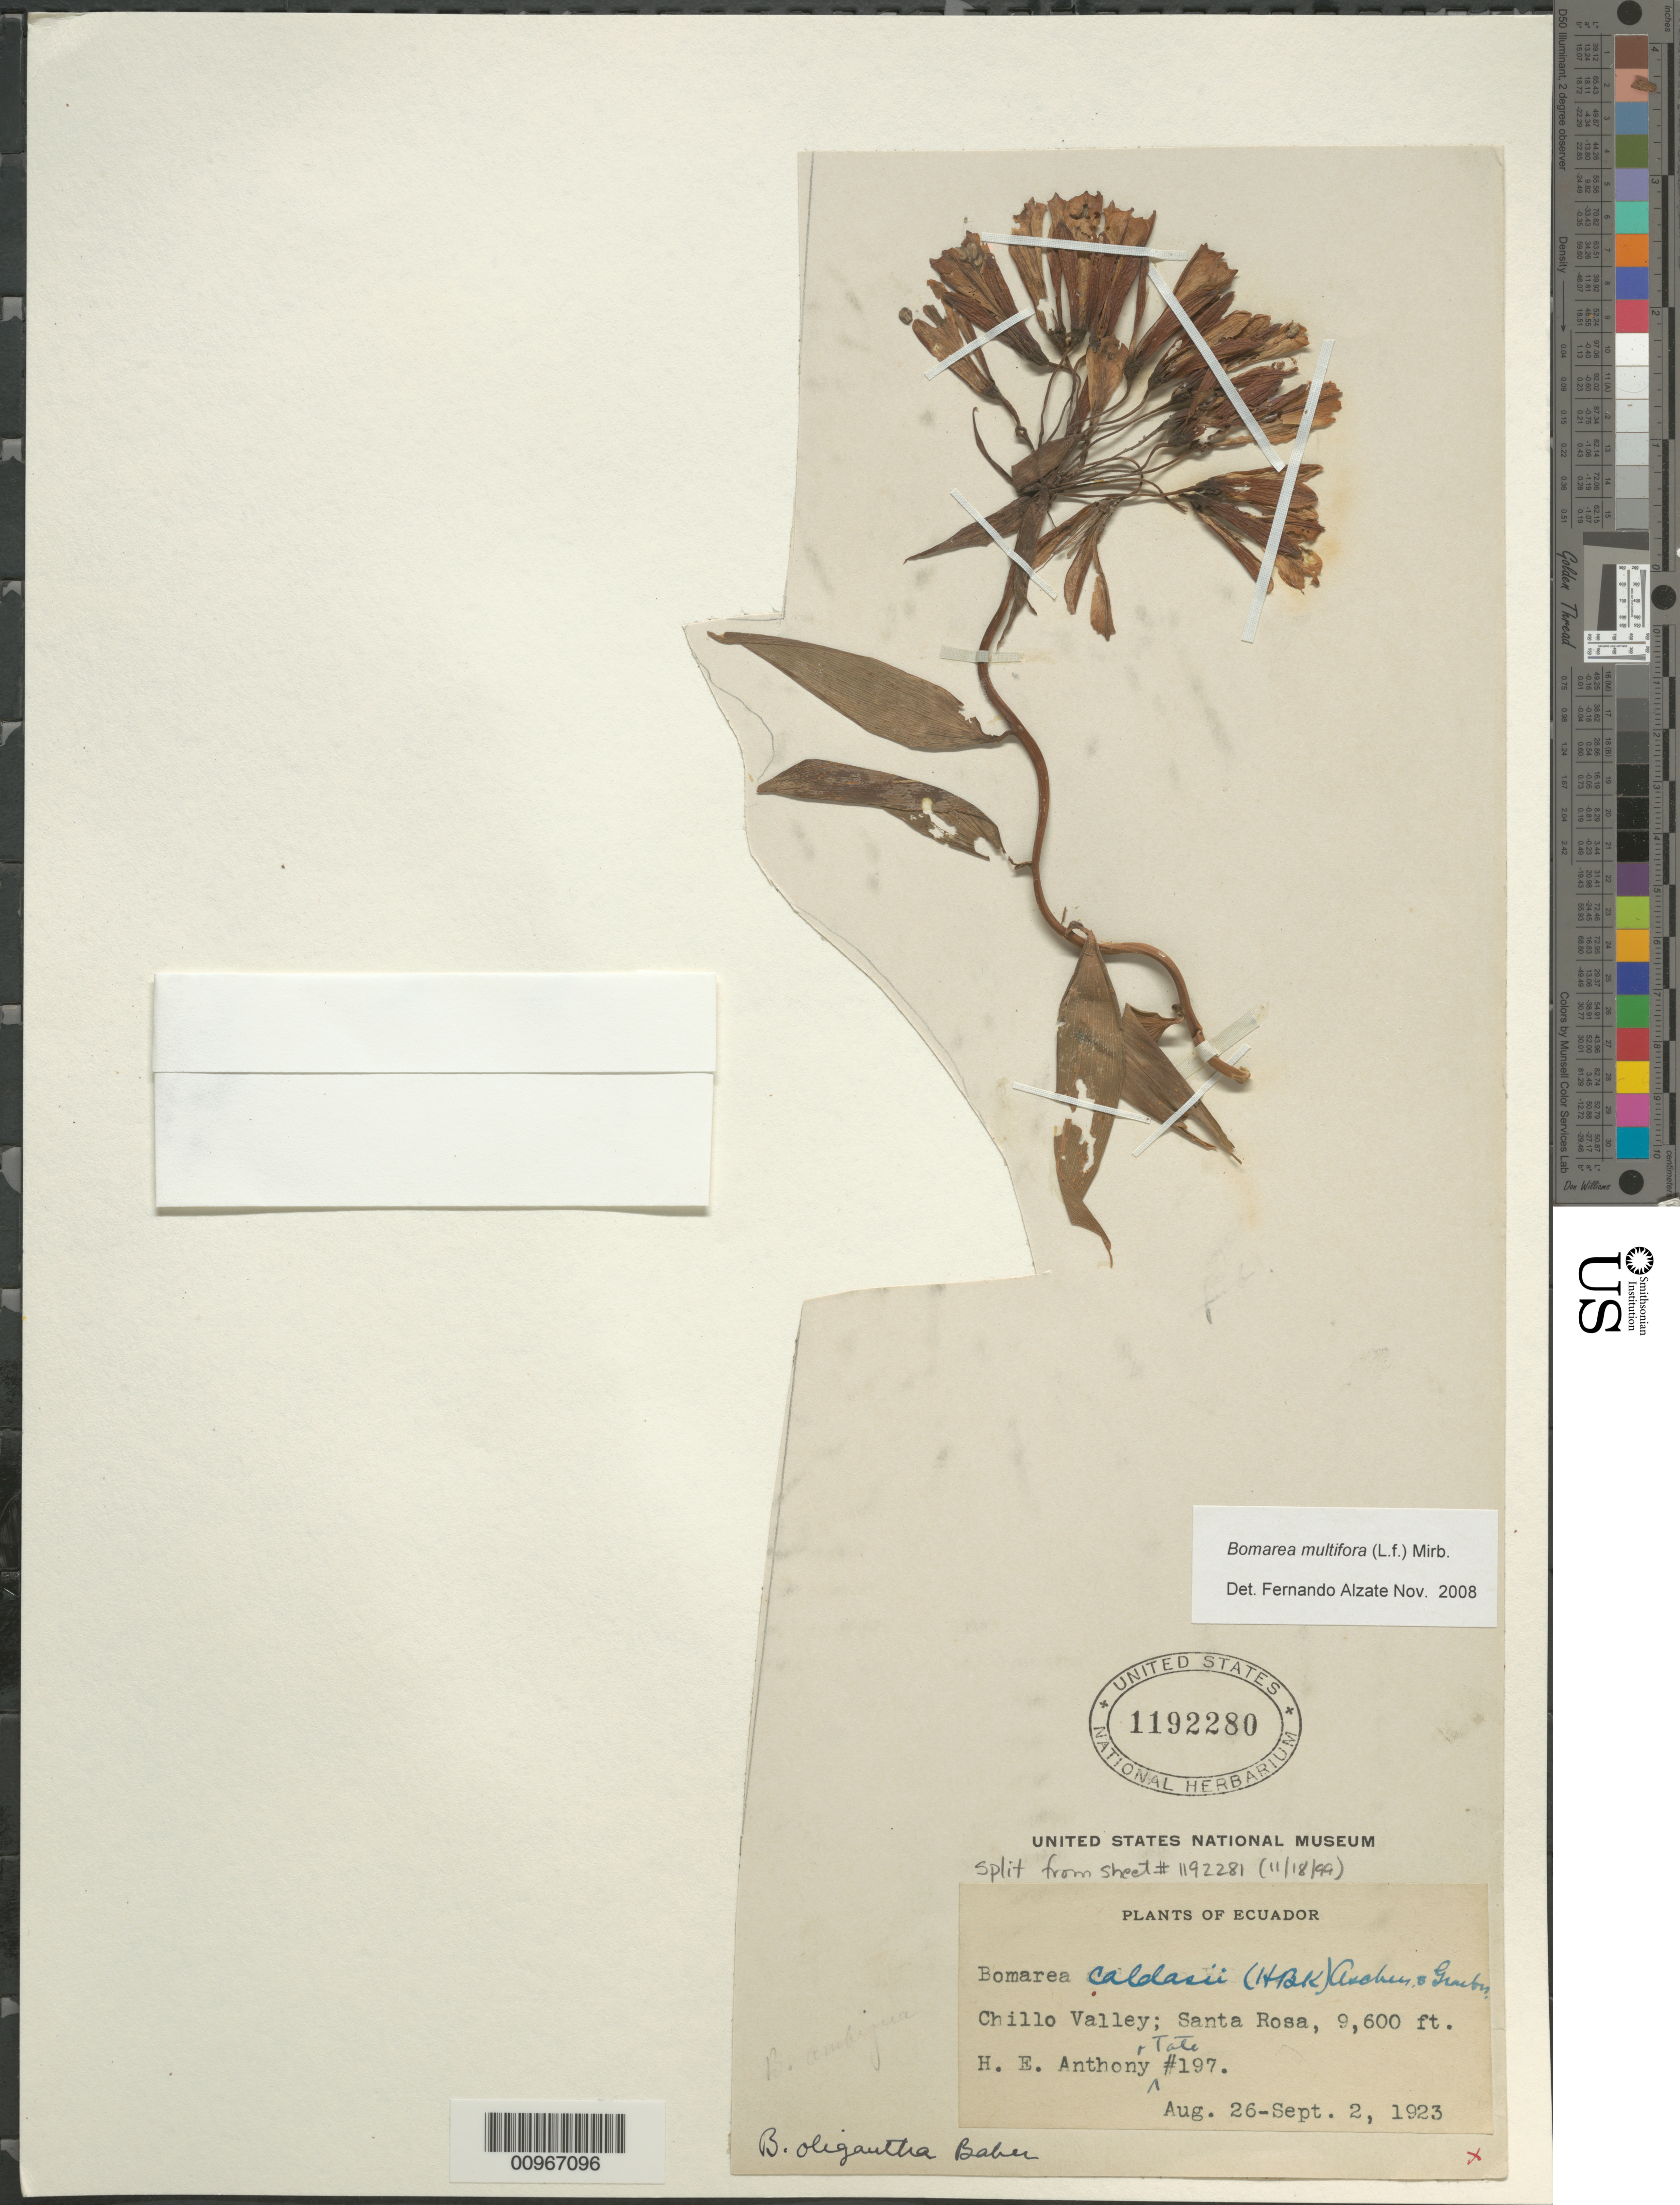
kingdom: Plantae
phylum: Tracheophyta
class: Liliopsida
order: Liliales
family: Alstroemeriaceae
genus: Bomarea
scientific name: Bomarea multiflora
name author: (L. f.) Mirb.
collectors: H. E. Anthony & Tate, --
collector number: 197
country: Ecuador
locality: Chillo Valley, Santa Rosa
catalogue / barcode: US 1192280